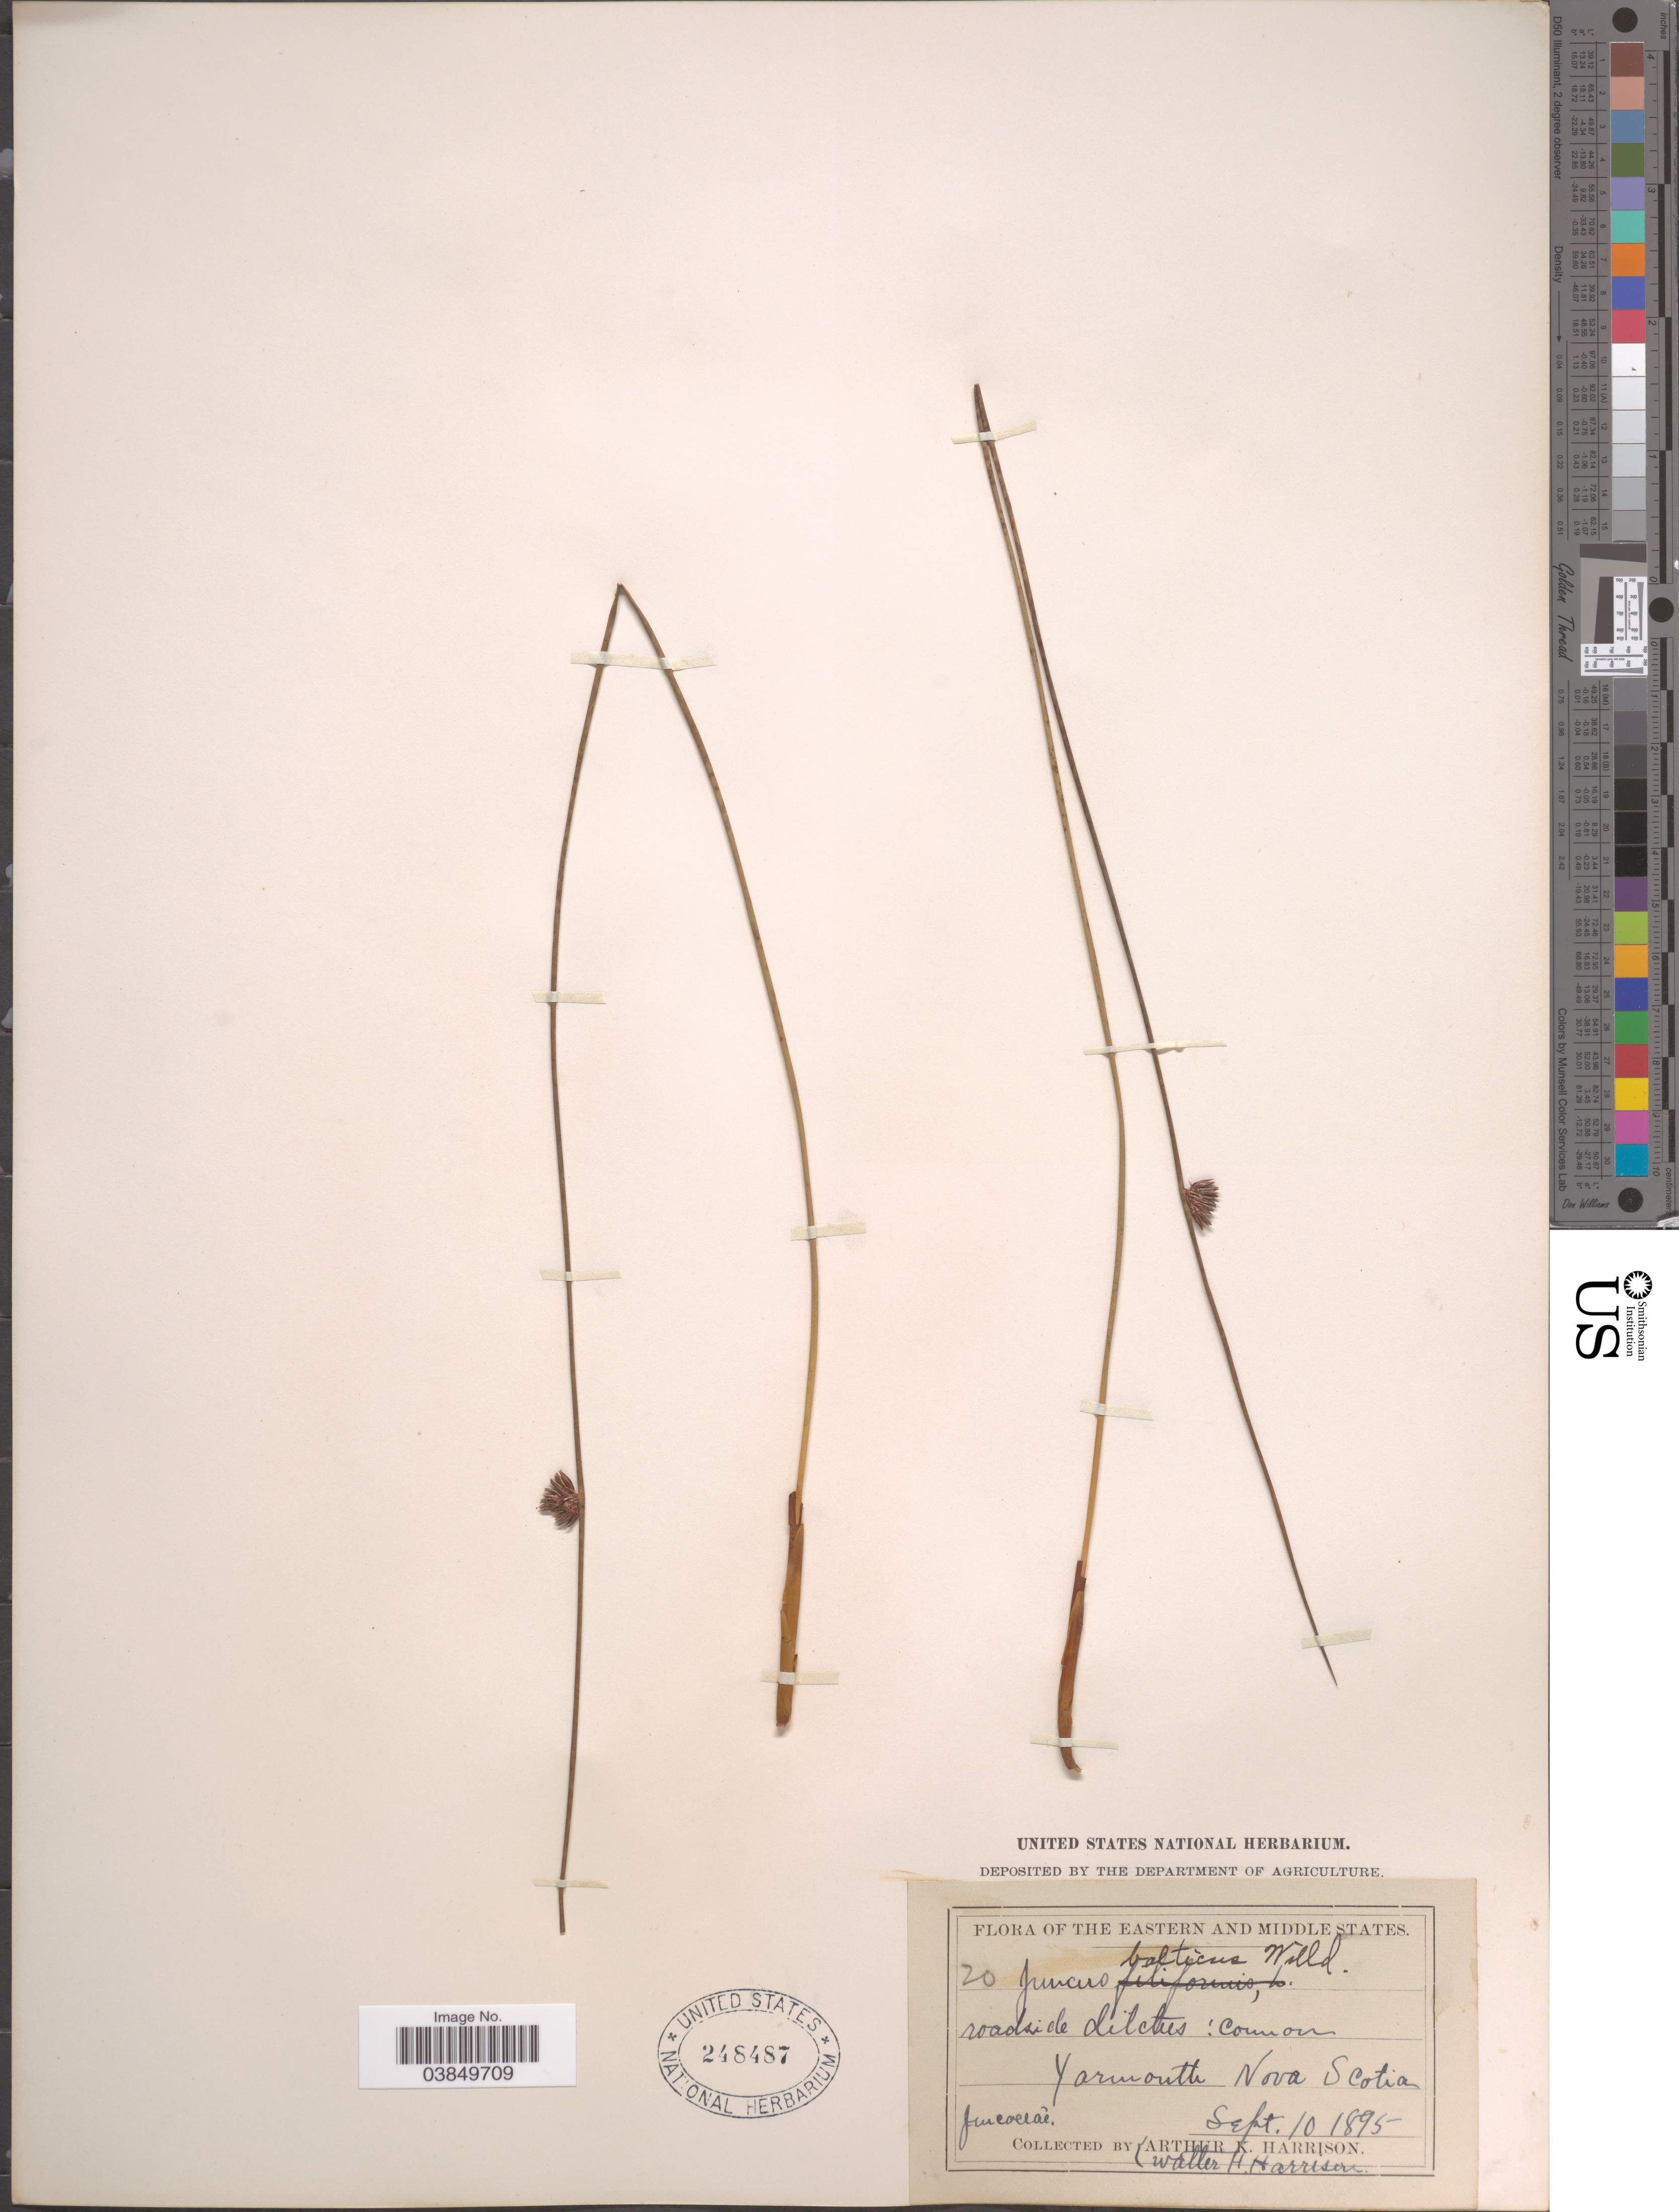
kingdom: Plantae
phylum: Tracheophyta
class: Liliopsida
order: Poales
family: Juncaceae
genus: Juncus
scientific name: Juncus balticus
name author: Willd.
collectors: A. K. Harrison & W. H. Harrison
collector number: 20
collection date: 1895-09-10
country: Canada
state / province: Nova Scotia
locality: The Eastern and Middle States. Yarmouth.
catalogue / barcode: US 248487